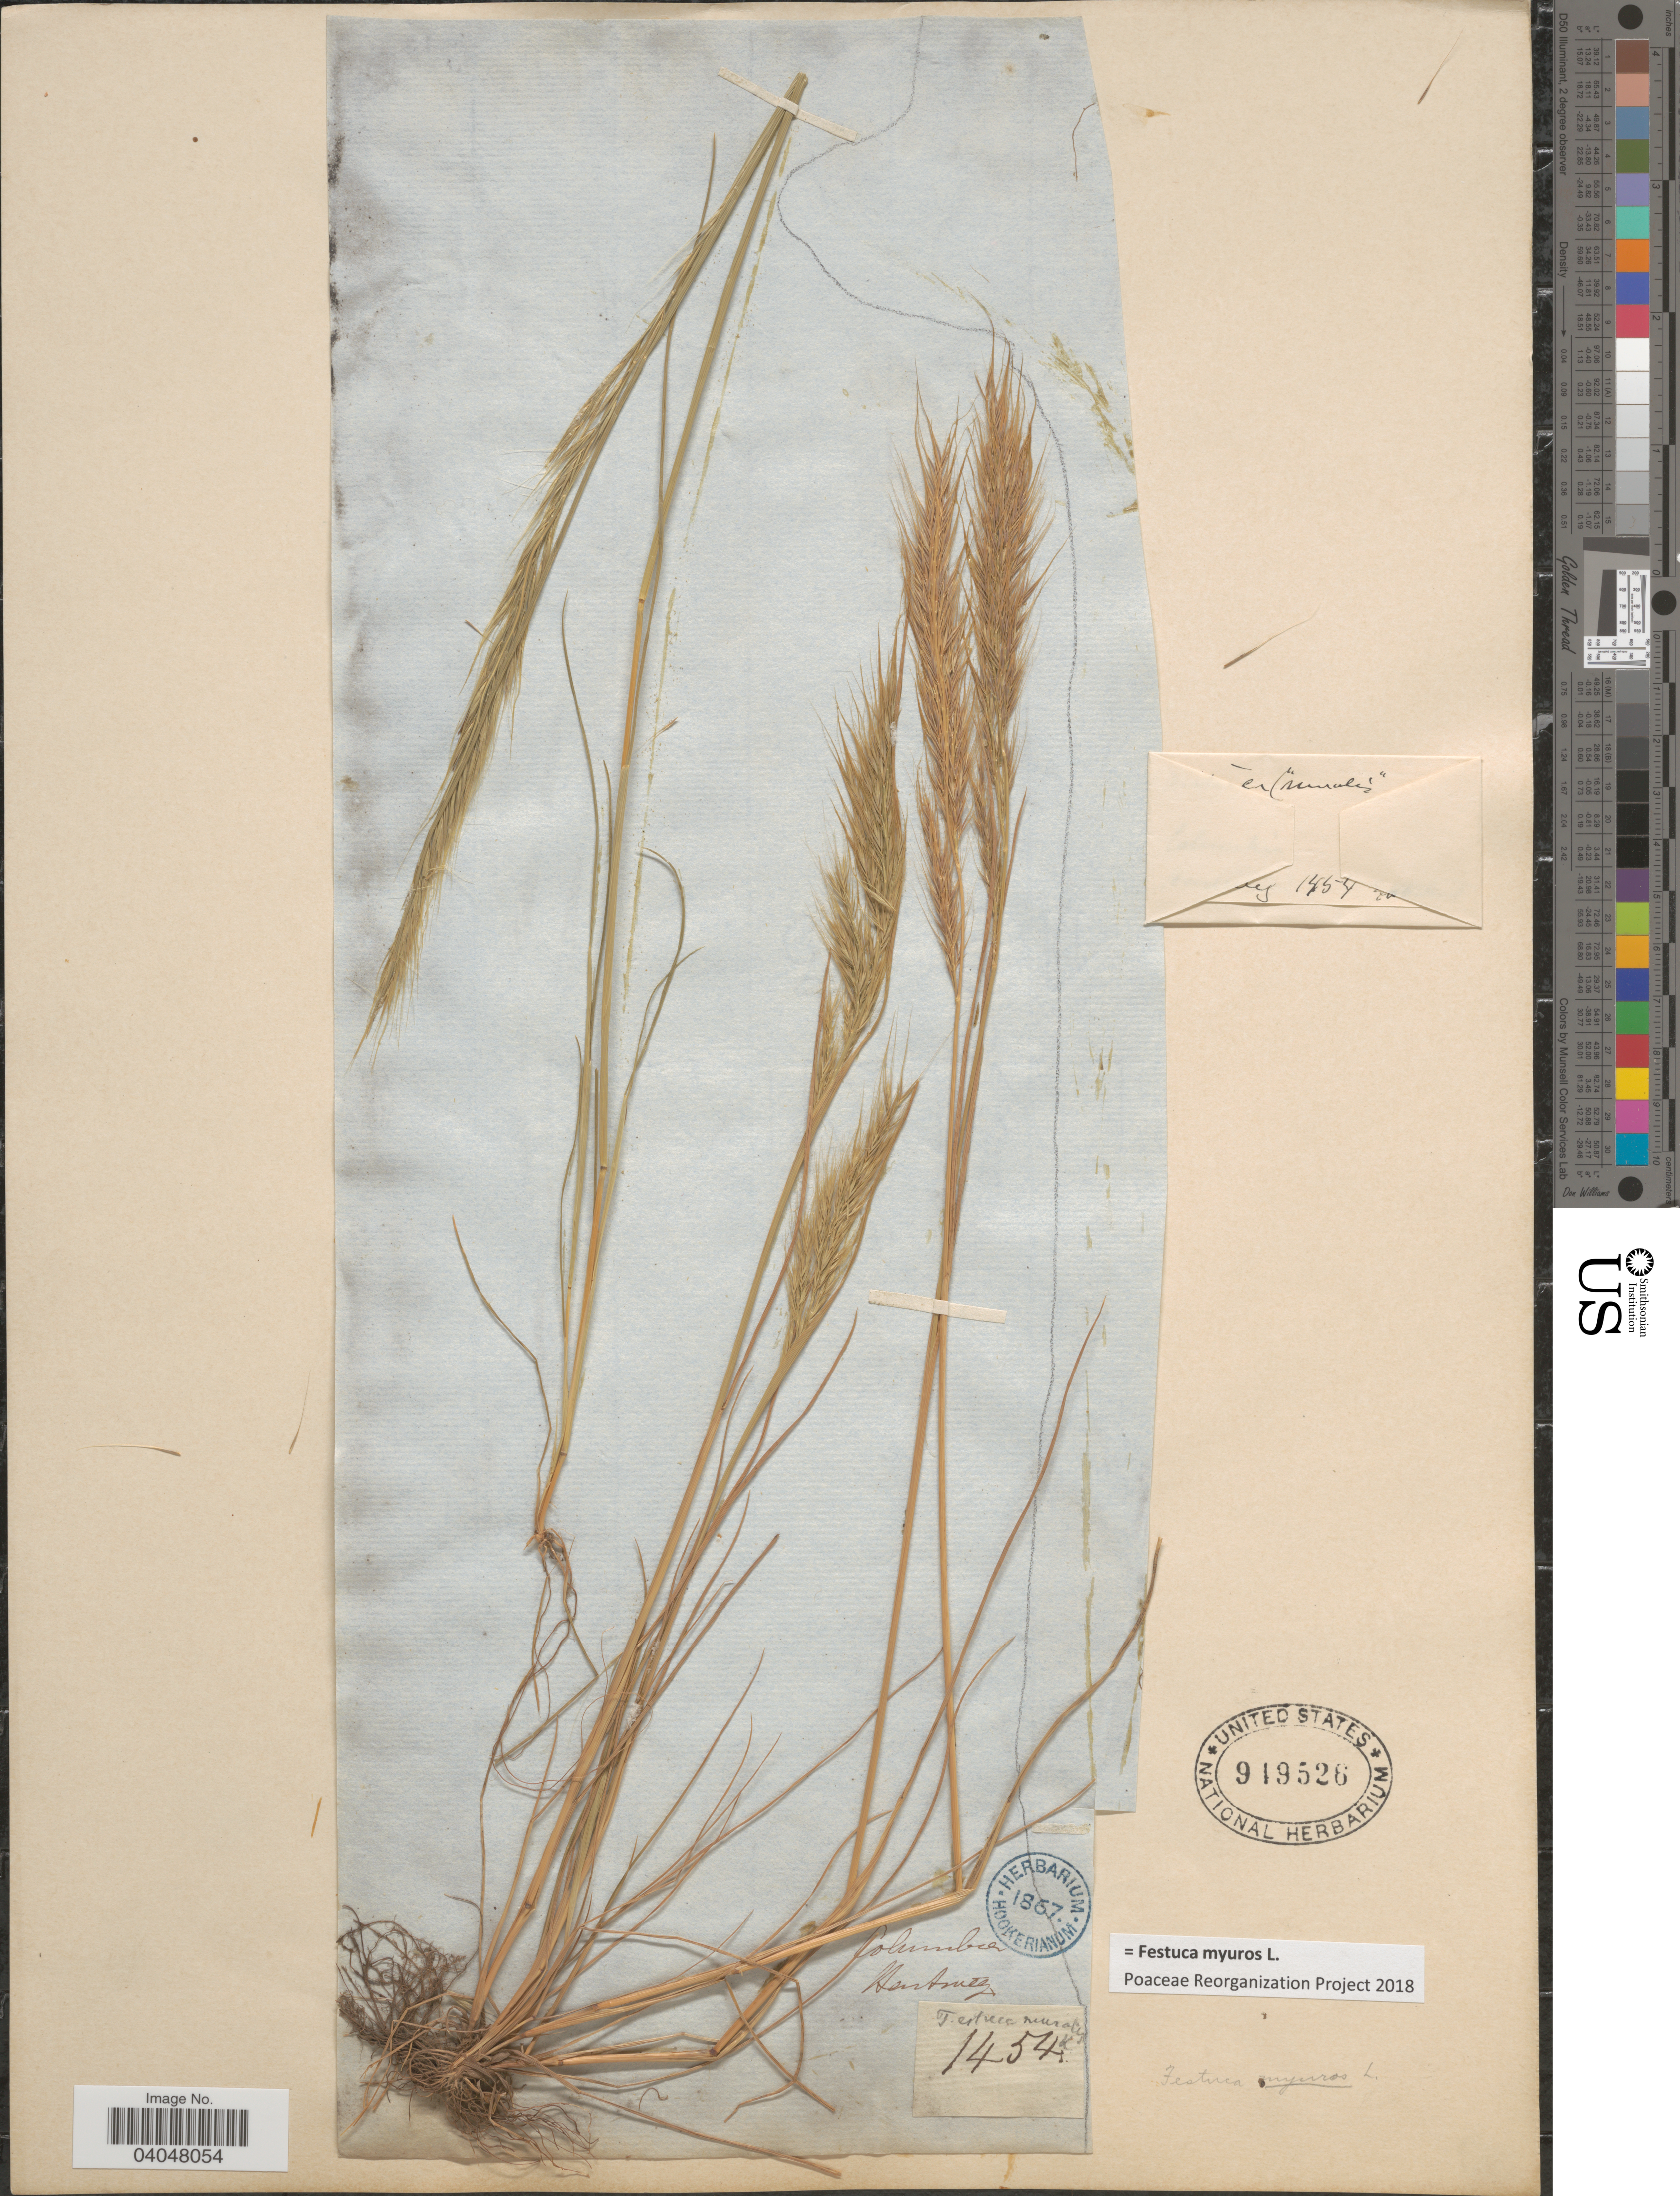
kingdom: Plantae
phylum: Tracheophyta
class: Liliopsida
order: Poales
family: Poaceae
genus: Festuca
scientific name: Festuca myuros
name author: L.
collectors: Hartweg, --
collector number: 1454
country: Colombia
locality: [illegible text].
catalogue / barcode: US 949526